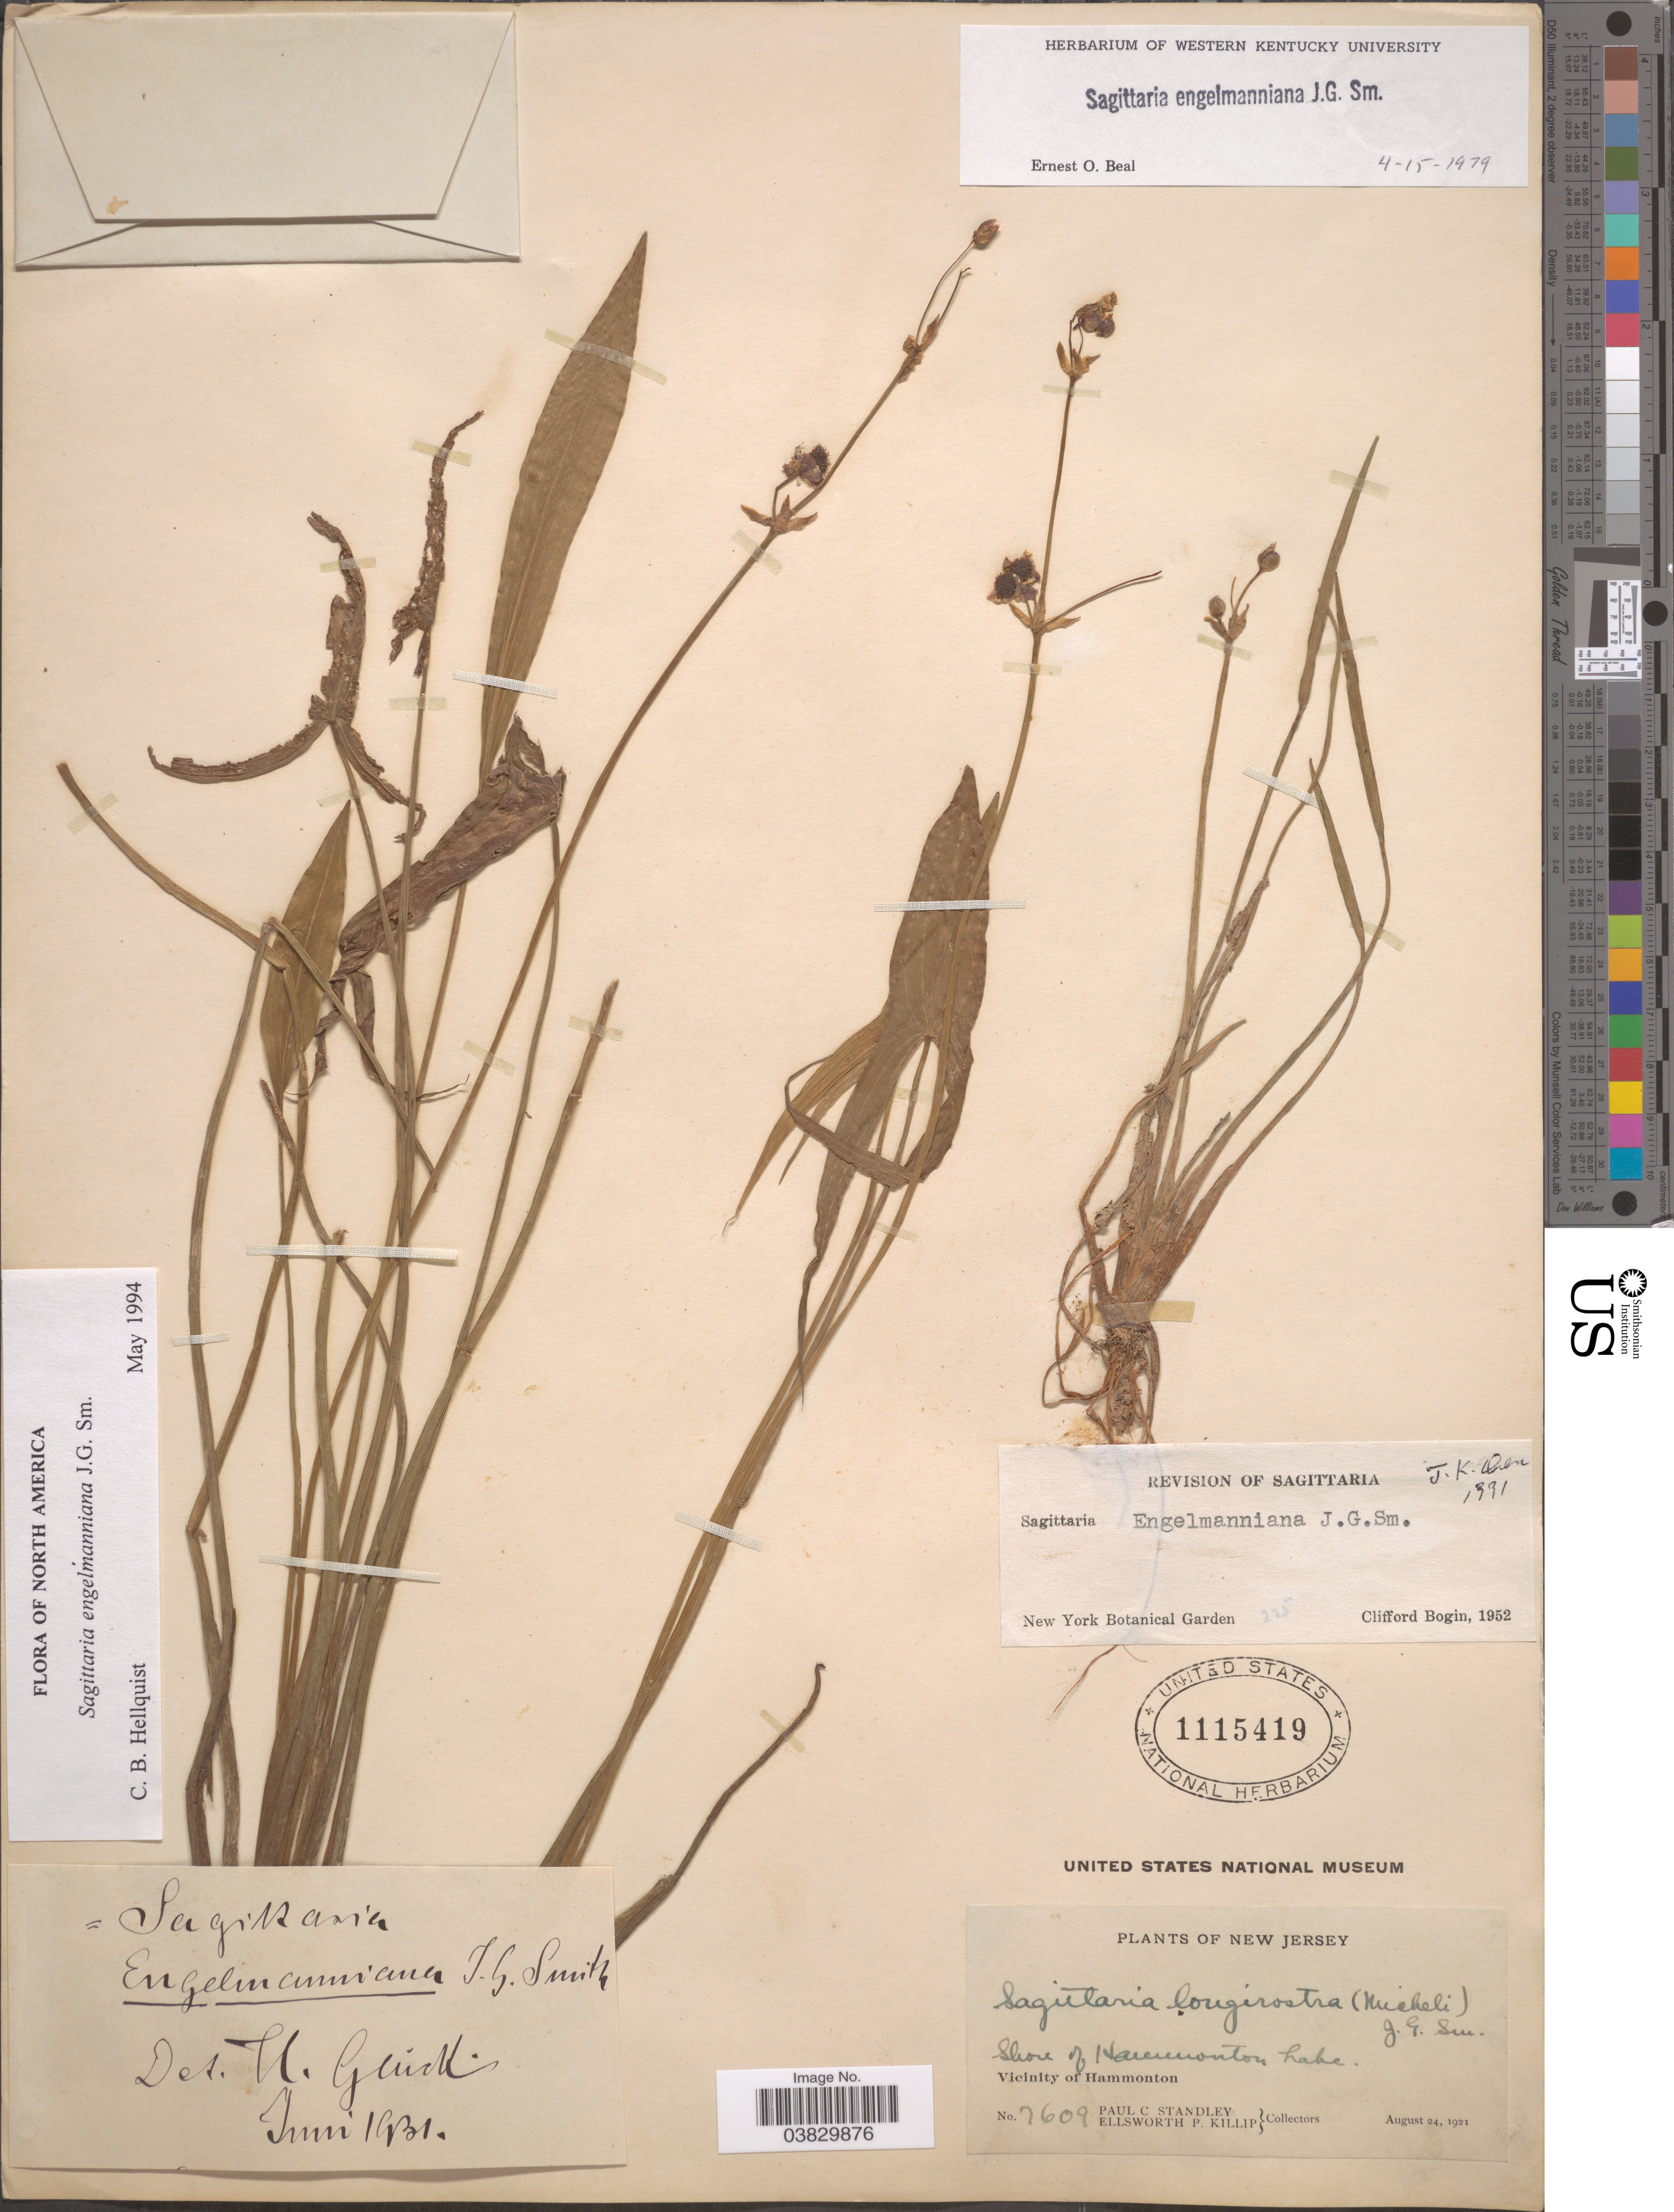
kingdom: Plantae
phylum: Tracheophyta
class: Liliopsida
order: Alismatales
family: Alismataceae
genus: Sagittaria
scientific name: Sagittaria engelmanniana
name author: J.G. Sm.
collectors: P. C. Standley & E. P. Killip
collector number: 7609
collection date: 1921-08-24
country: United States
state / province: New Jersey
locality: Shore of Hammonton Lake. Vicinity of Hammonton.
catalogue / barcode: US 1115419